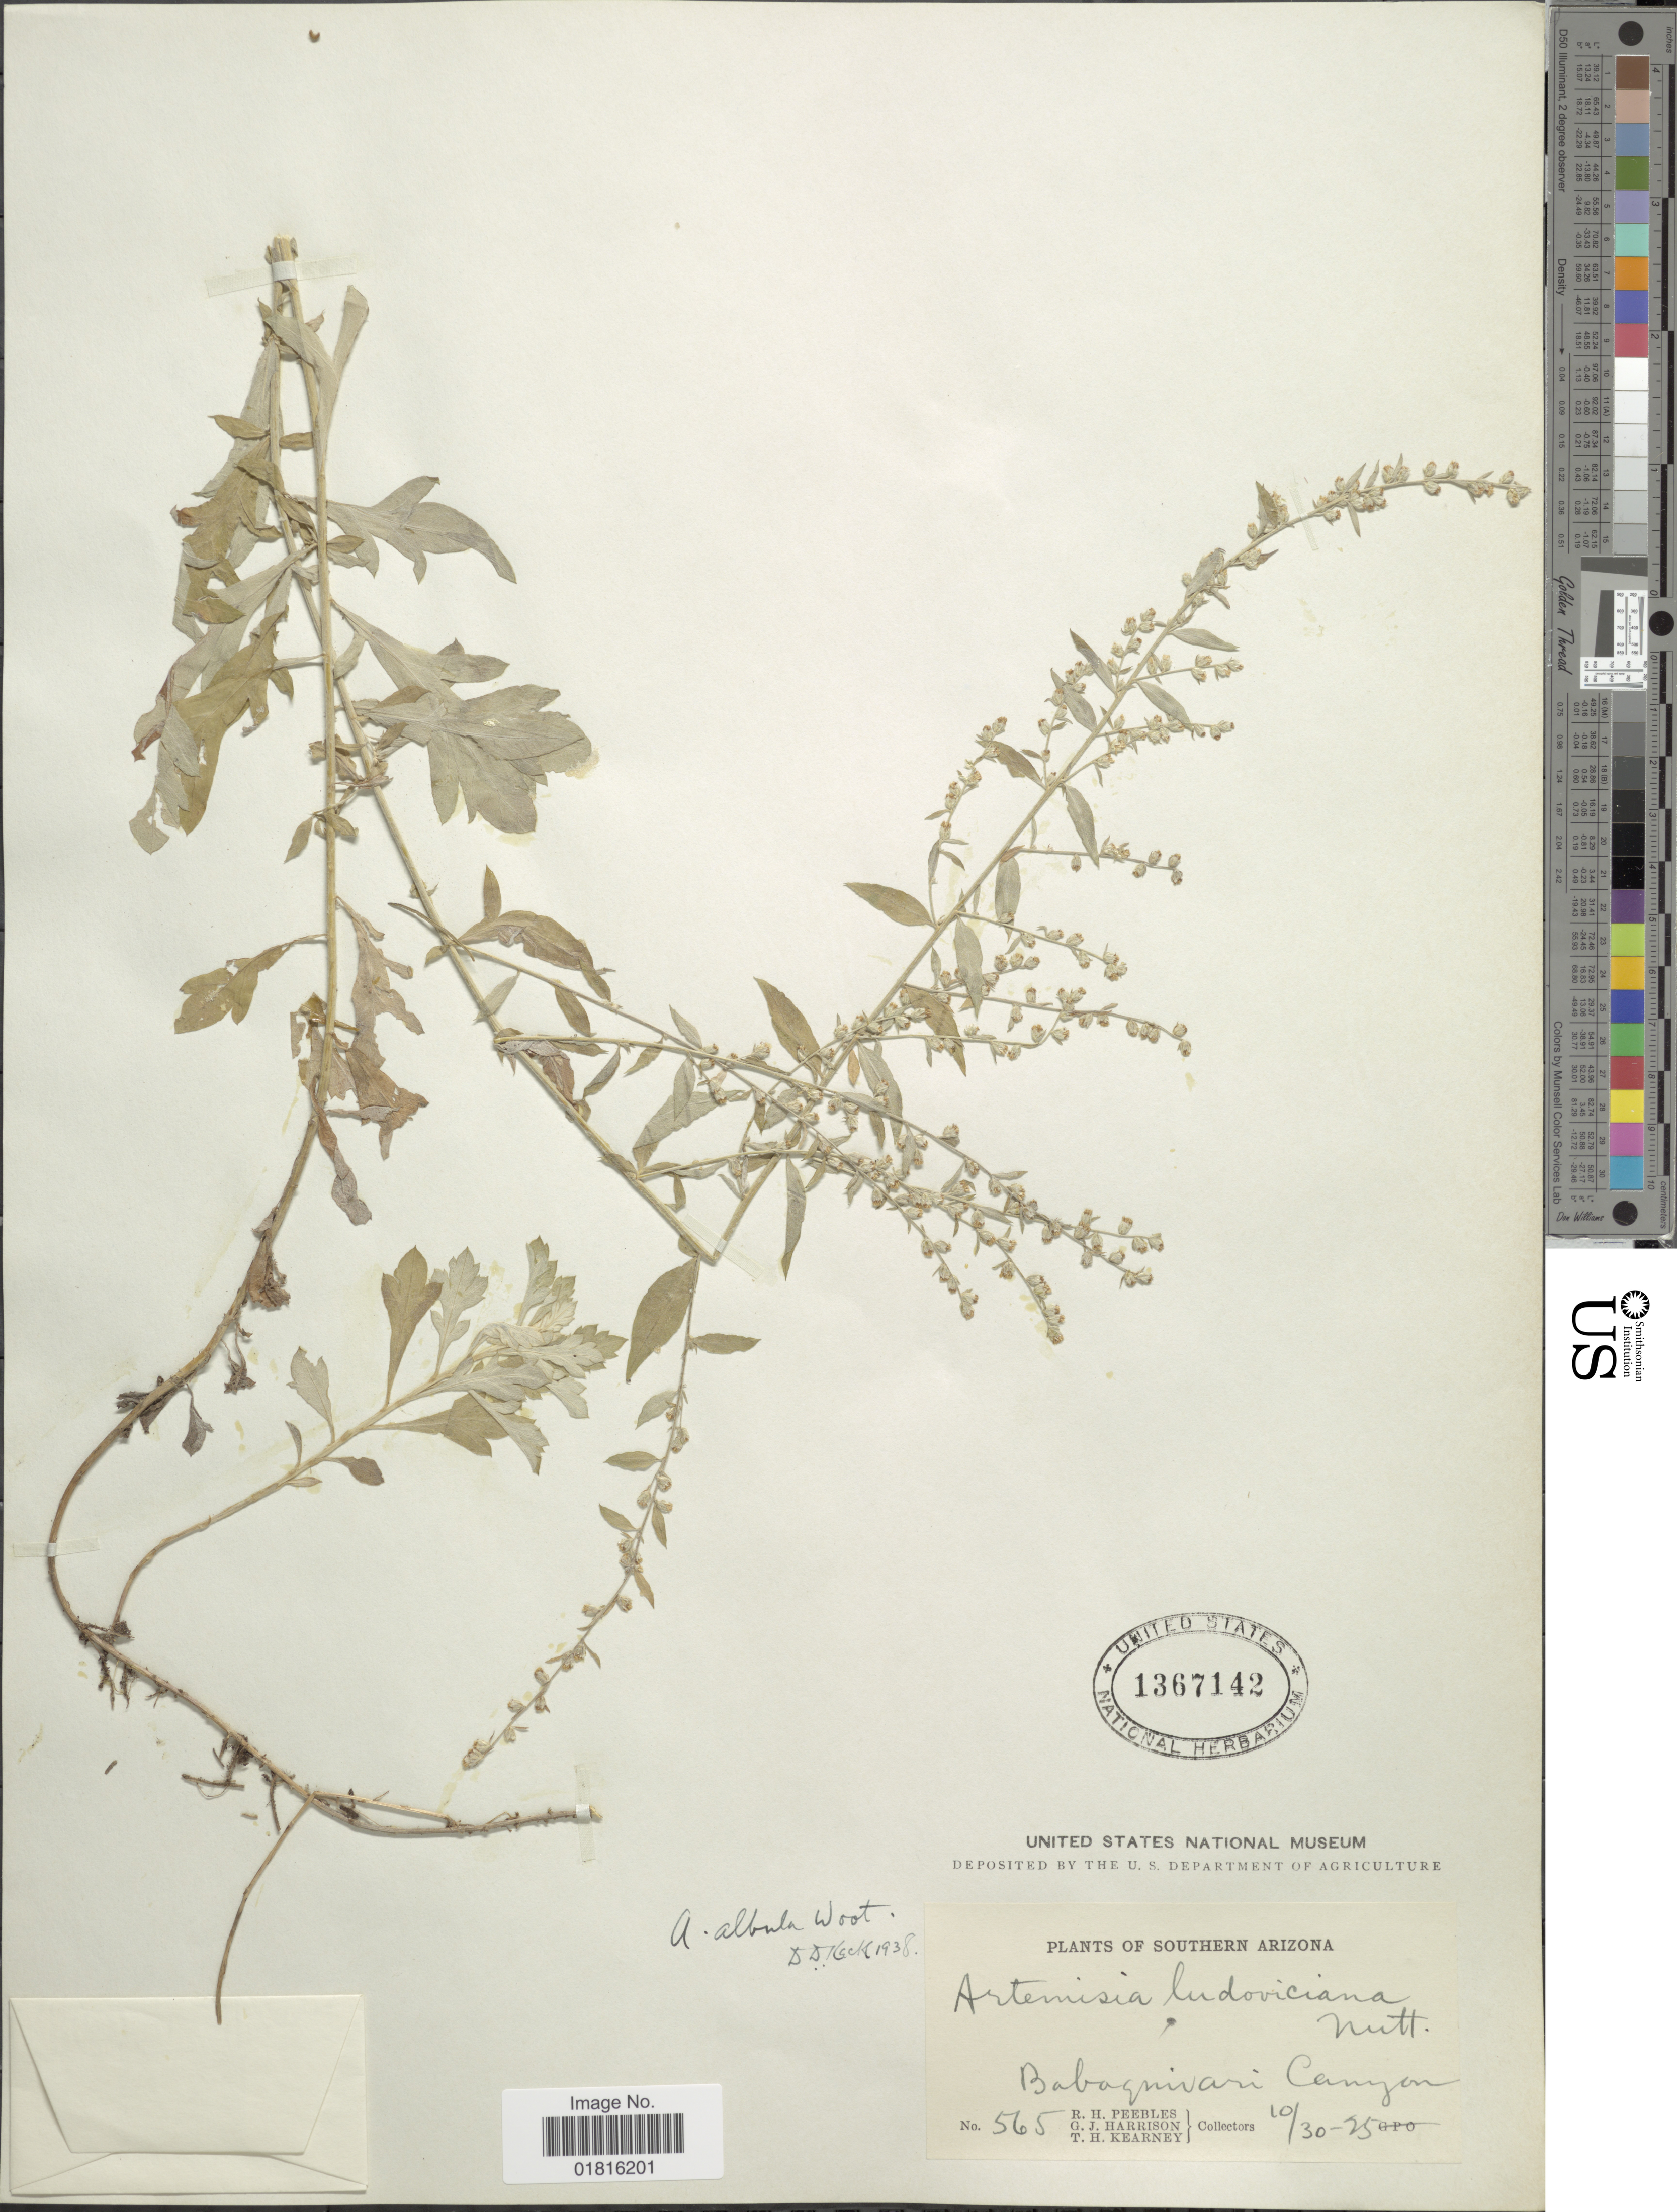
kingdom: Plantae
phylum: Tracheophyta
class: Magnoliopsida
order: Asterales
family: Asteraceae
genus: Artemisia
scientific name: Artemisia ludoviciana subsp. albula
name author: (Wooton) D.D. Keck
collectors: R. H. Peebles, G. J. Harrison & T. H. Kearney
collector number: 565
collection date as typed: Transcribed d/m/y: 30/10/25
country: United States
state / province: Arizona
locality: Southern Arizona, Babaquivari Canyon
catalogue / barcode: US 1367142